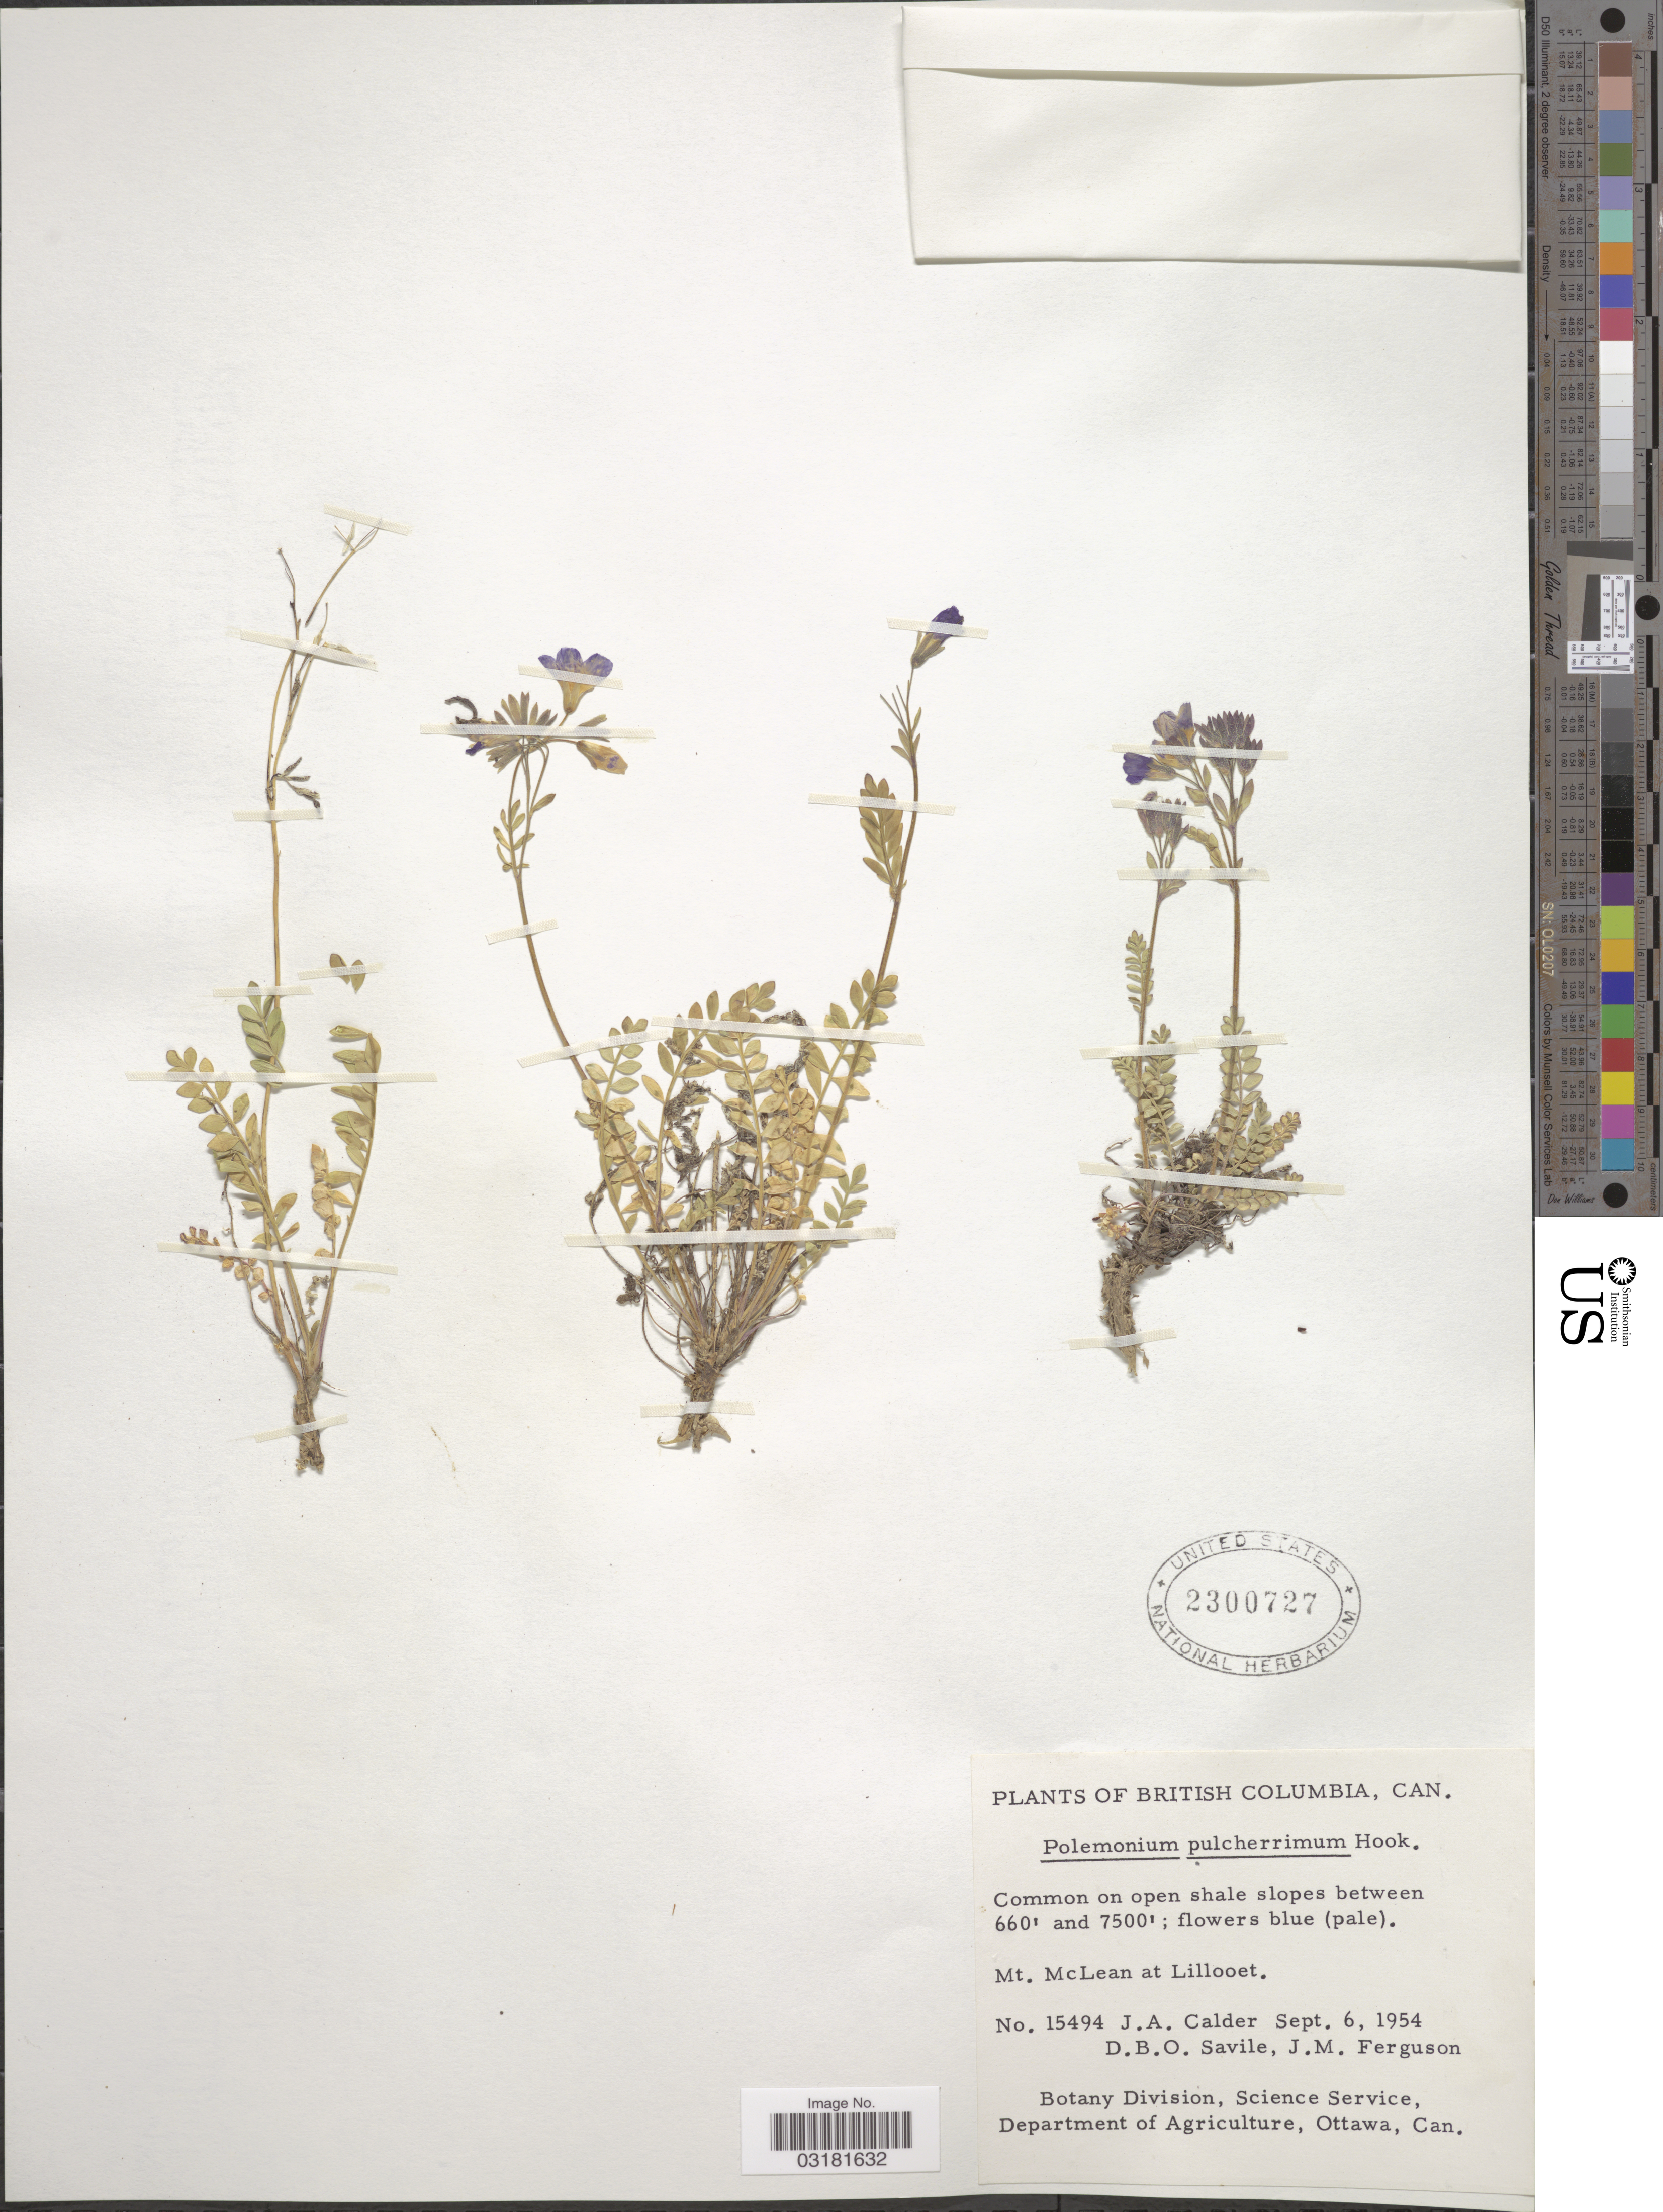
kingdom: Plantae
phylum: Tracheophyta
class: Magnoliopsida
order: Ericales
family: Polemoniaceae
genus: Polemonium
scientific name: Polemonium pulcherrimum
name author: Hook.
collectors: J. A. Calder, D. Savile & J. M. Ferguson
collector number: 15494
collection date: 1954-09-06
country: Canada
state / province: British Columbia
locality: Mt. McLean at Lillooet.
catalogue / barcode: US 2300727